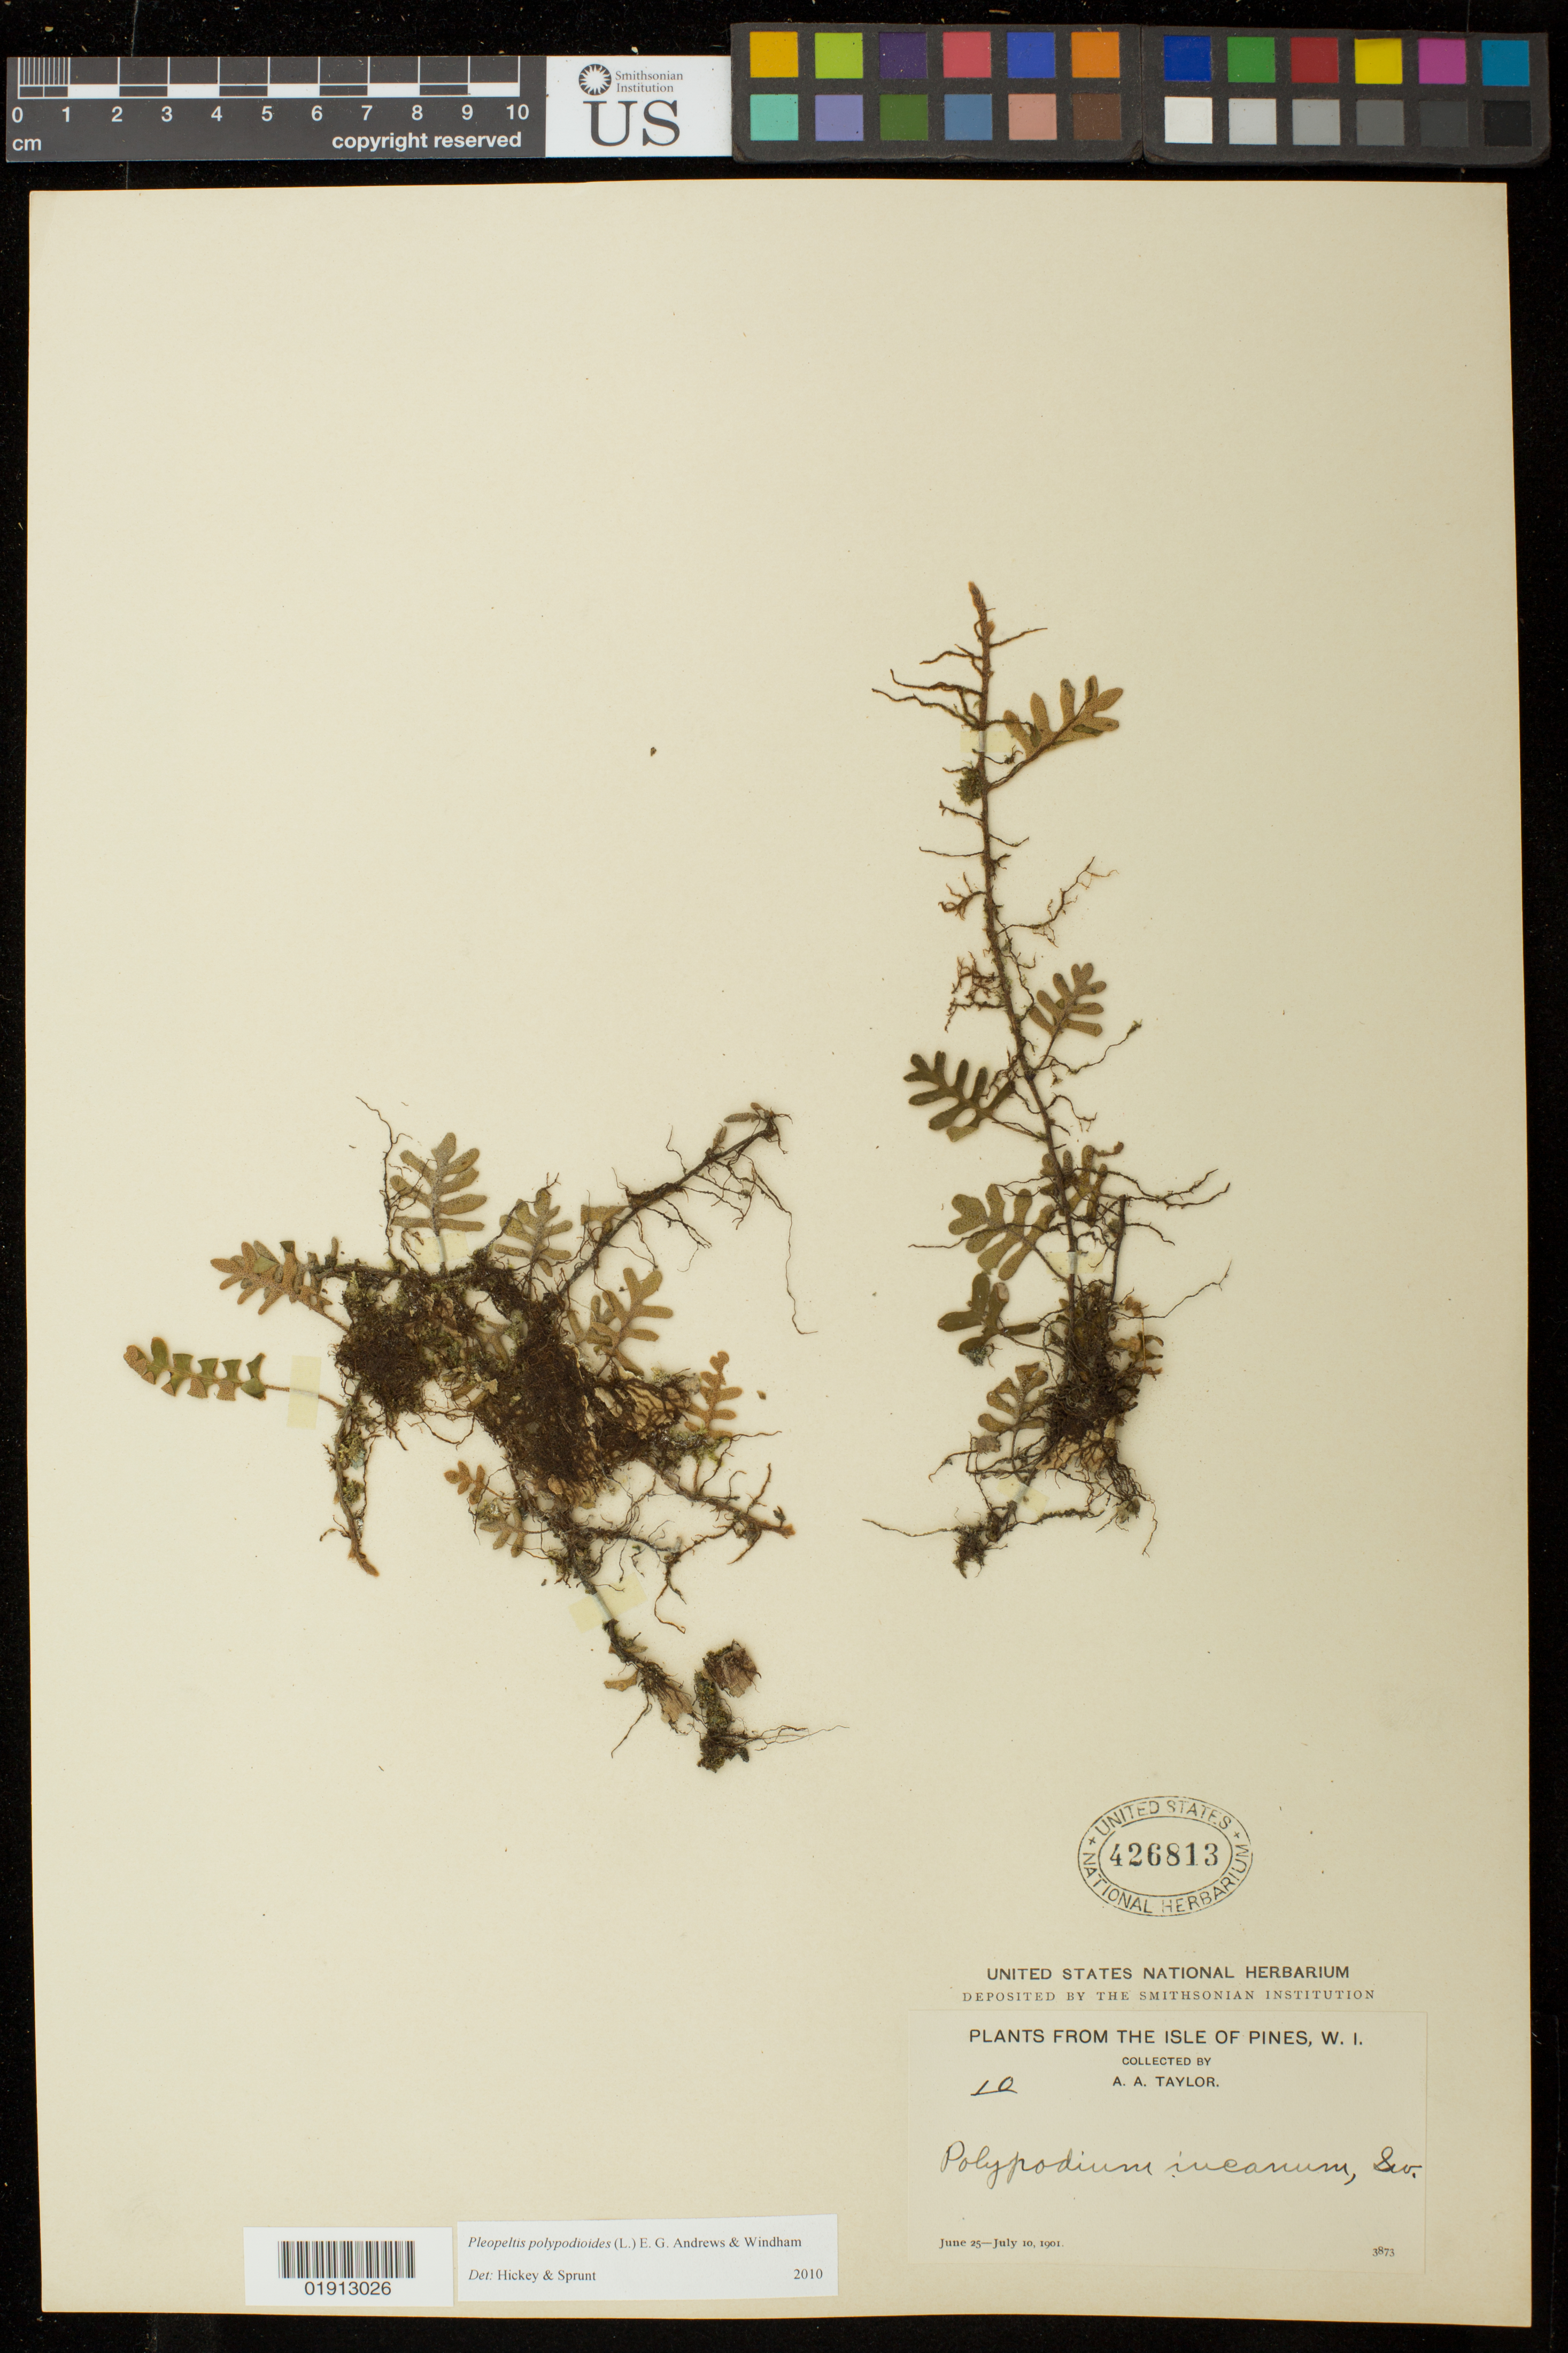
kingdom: Plantae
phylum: Tracheophyta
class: Polypodiopsida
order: Polypodiales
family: Polypodiaceae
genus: Pleopeltis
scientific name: Pleopeltis polypodioides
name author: (L.) E.G. Andrews & Windham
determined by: Hickey, R. J.; Sprunt, S. V.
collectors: A. A. Taylor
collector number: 10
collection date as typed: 25 Jun 1901 to10 Jul 1901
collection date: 1901-06-25/1901-07-10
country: Cuba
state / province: Isla de la Juventud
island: Isla de la Juventud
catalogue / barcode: US 426813